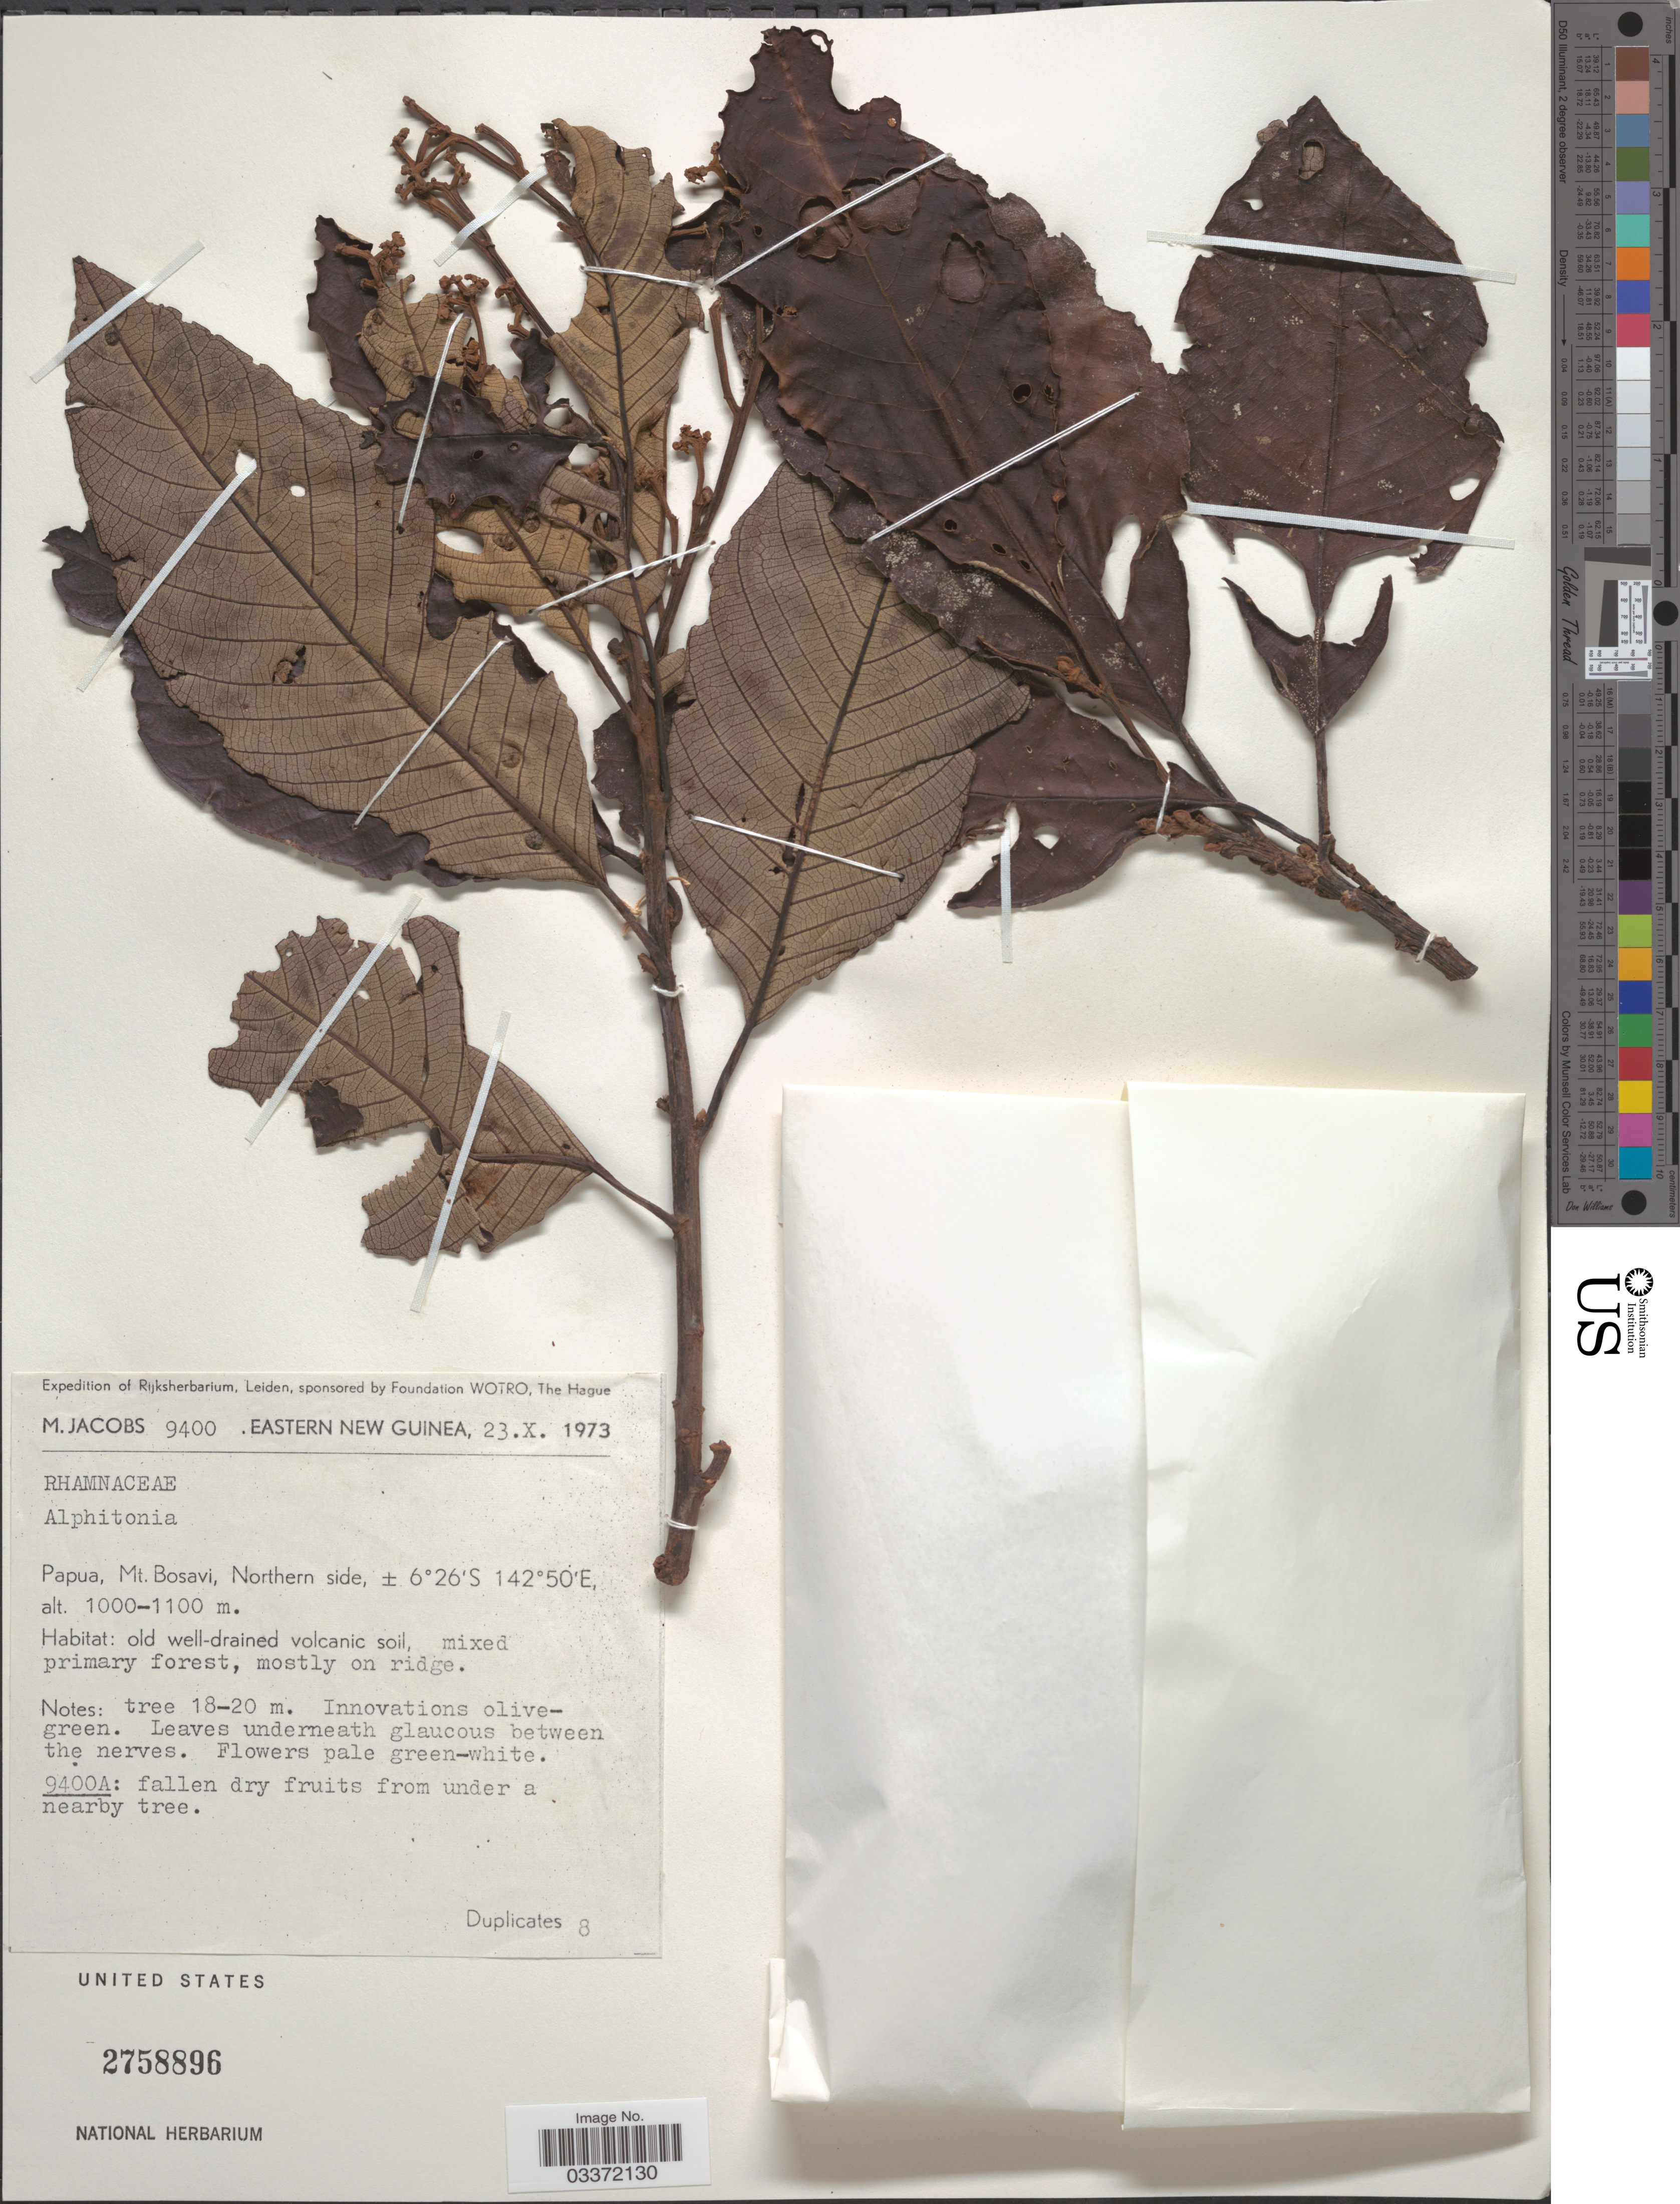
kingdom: Plantae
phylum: Tracheophyta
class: Magnoliopsida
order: Rosales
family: Rhamnaceae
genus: Alphitonia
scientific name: Alphitonia sp.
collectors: M. Jacobs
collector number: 9400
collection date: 1973-10-23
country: Papua New Guinea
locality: Eastern New Guinea, Papua, Mt. Bosavi, Northern side.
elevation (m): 1000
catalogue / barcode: US 2758896